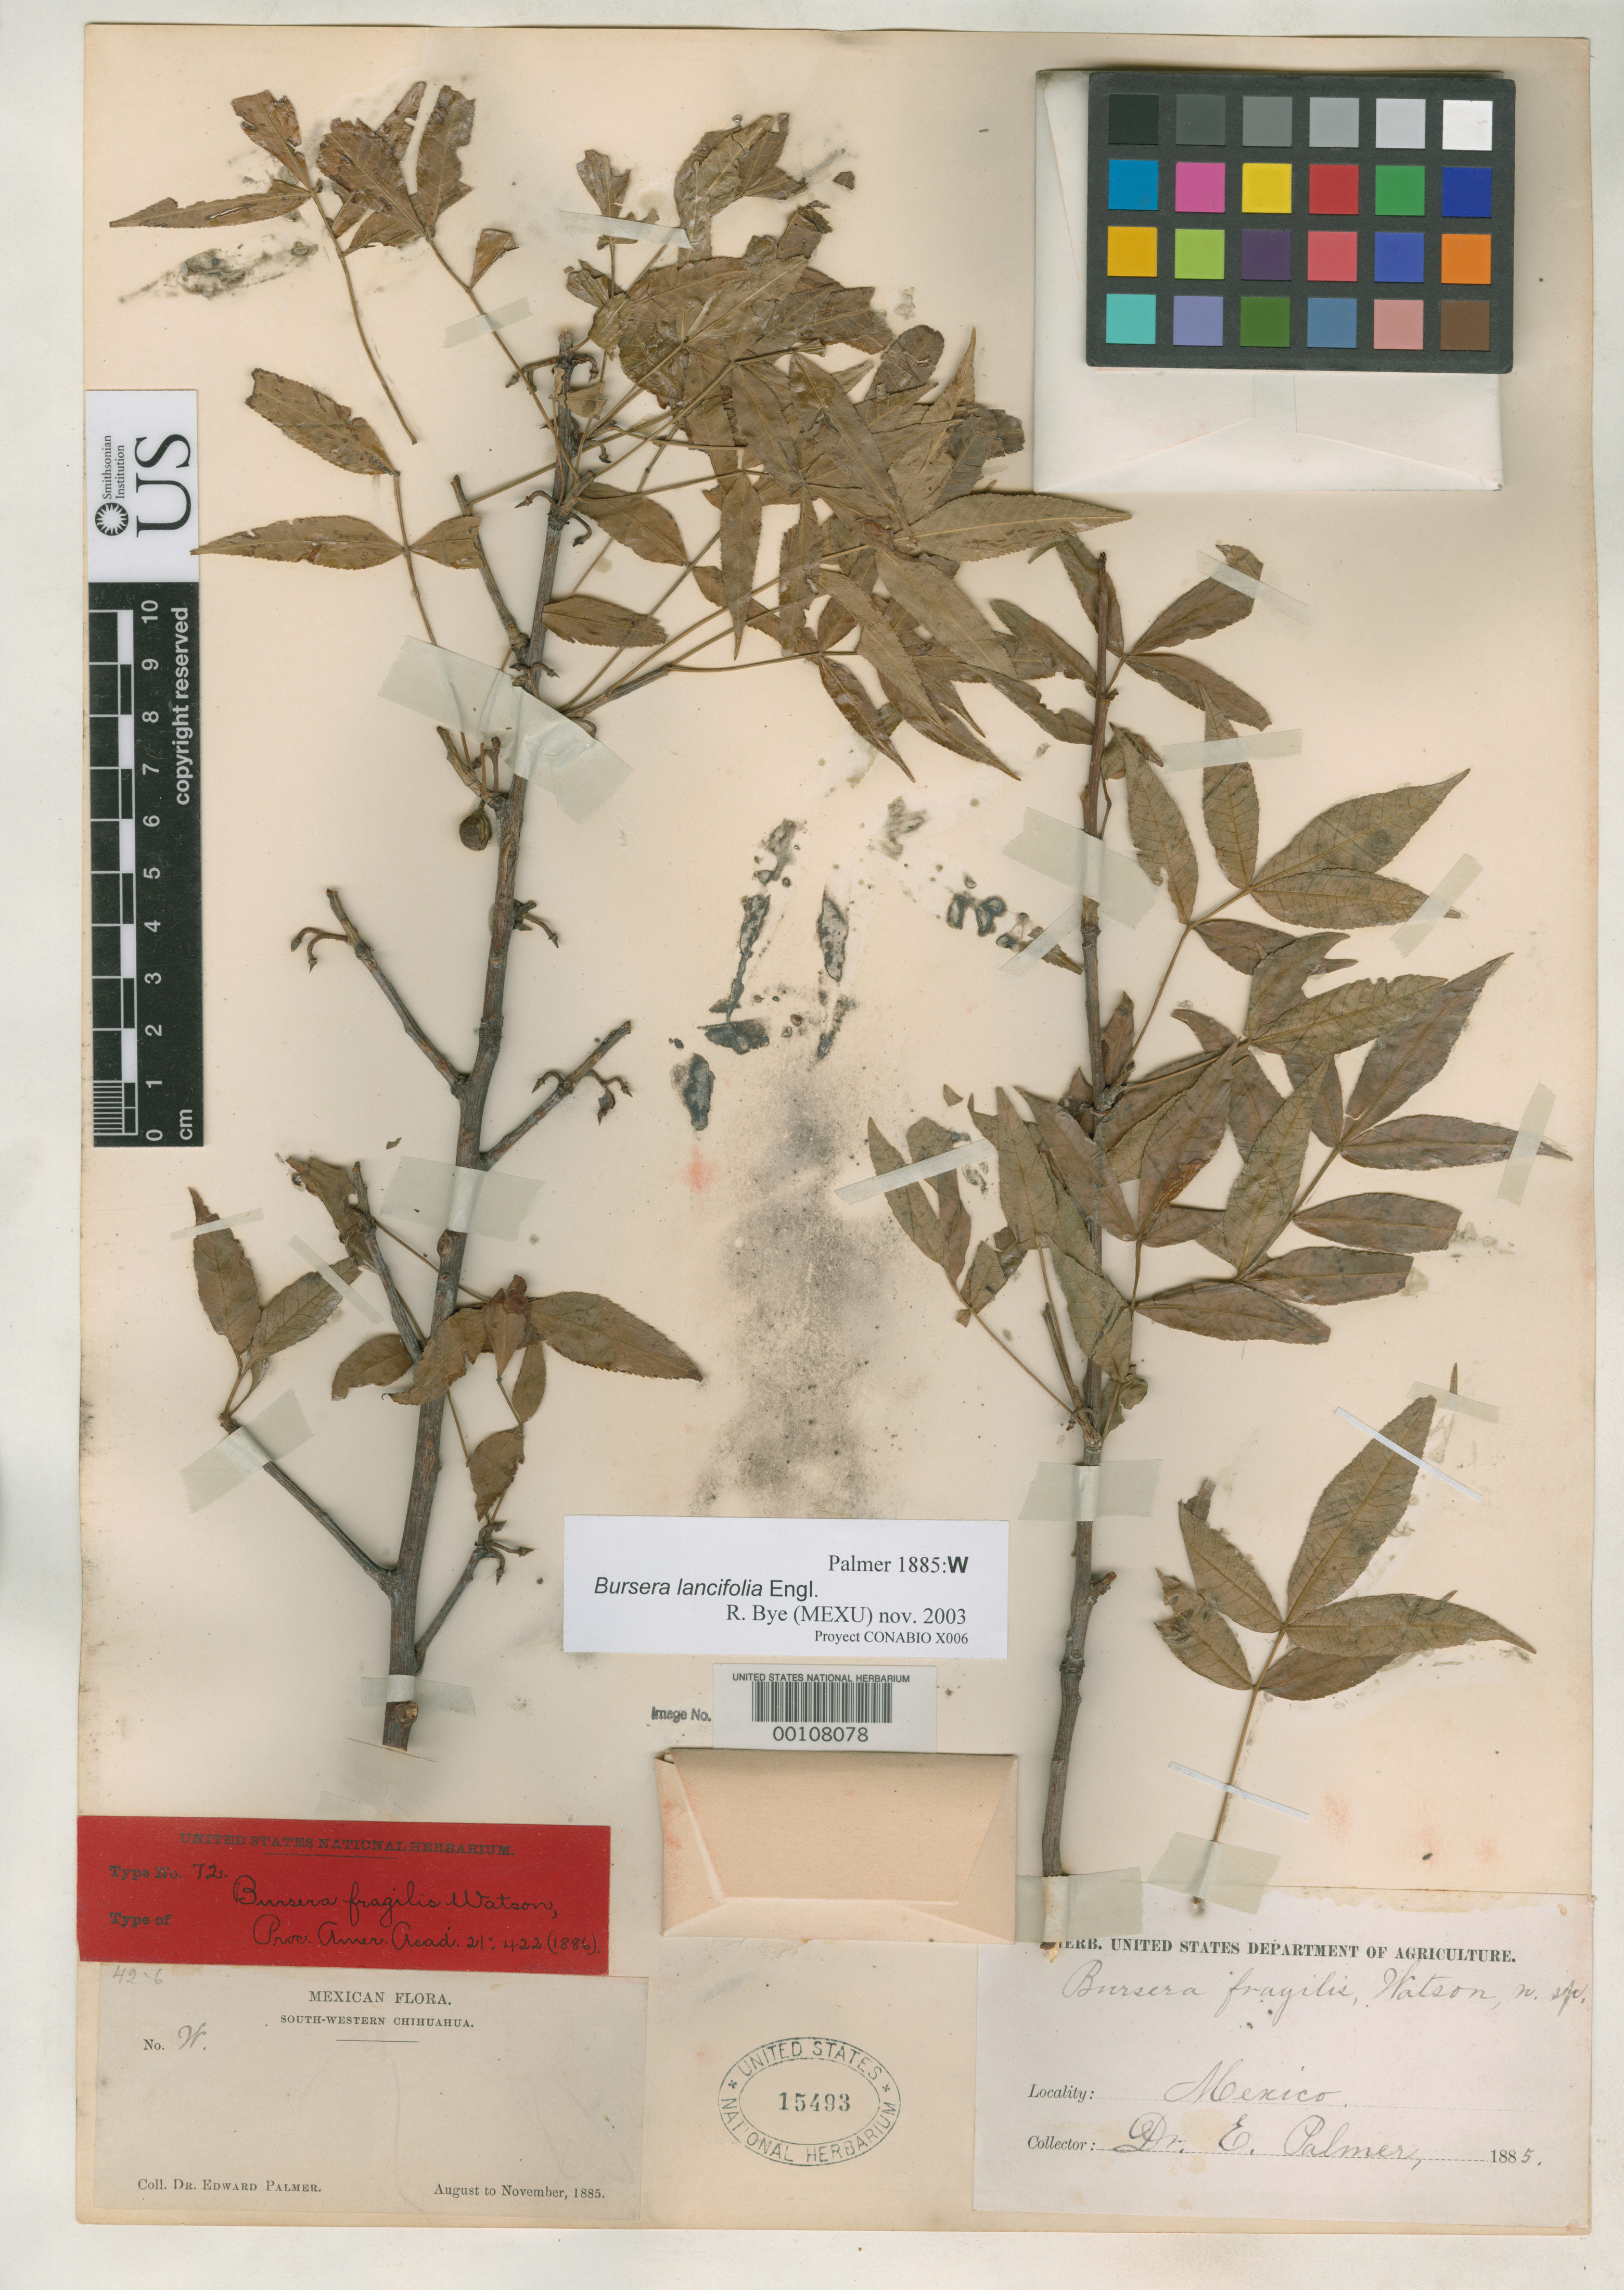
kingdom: Plantae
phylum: Tracheophyta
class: Magnoliopsida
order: Sapindales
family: Burseraceae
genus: Bursera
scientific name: Bursera fragilis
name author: S. Watson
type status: Isotype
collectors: E. Palmer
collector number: W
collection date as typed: Aug 1885 to -- Nov 1885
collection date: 1885-08/1885-11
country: Mexico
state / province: Chihuahua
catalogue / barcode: US 15493